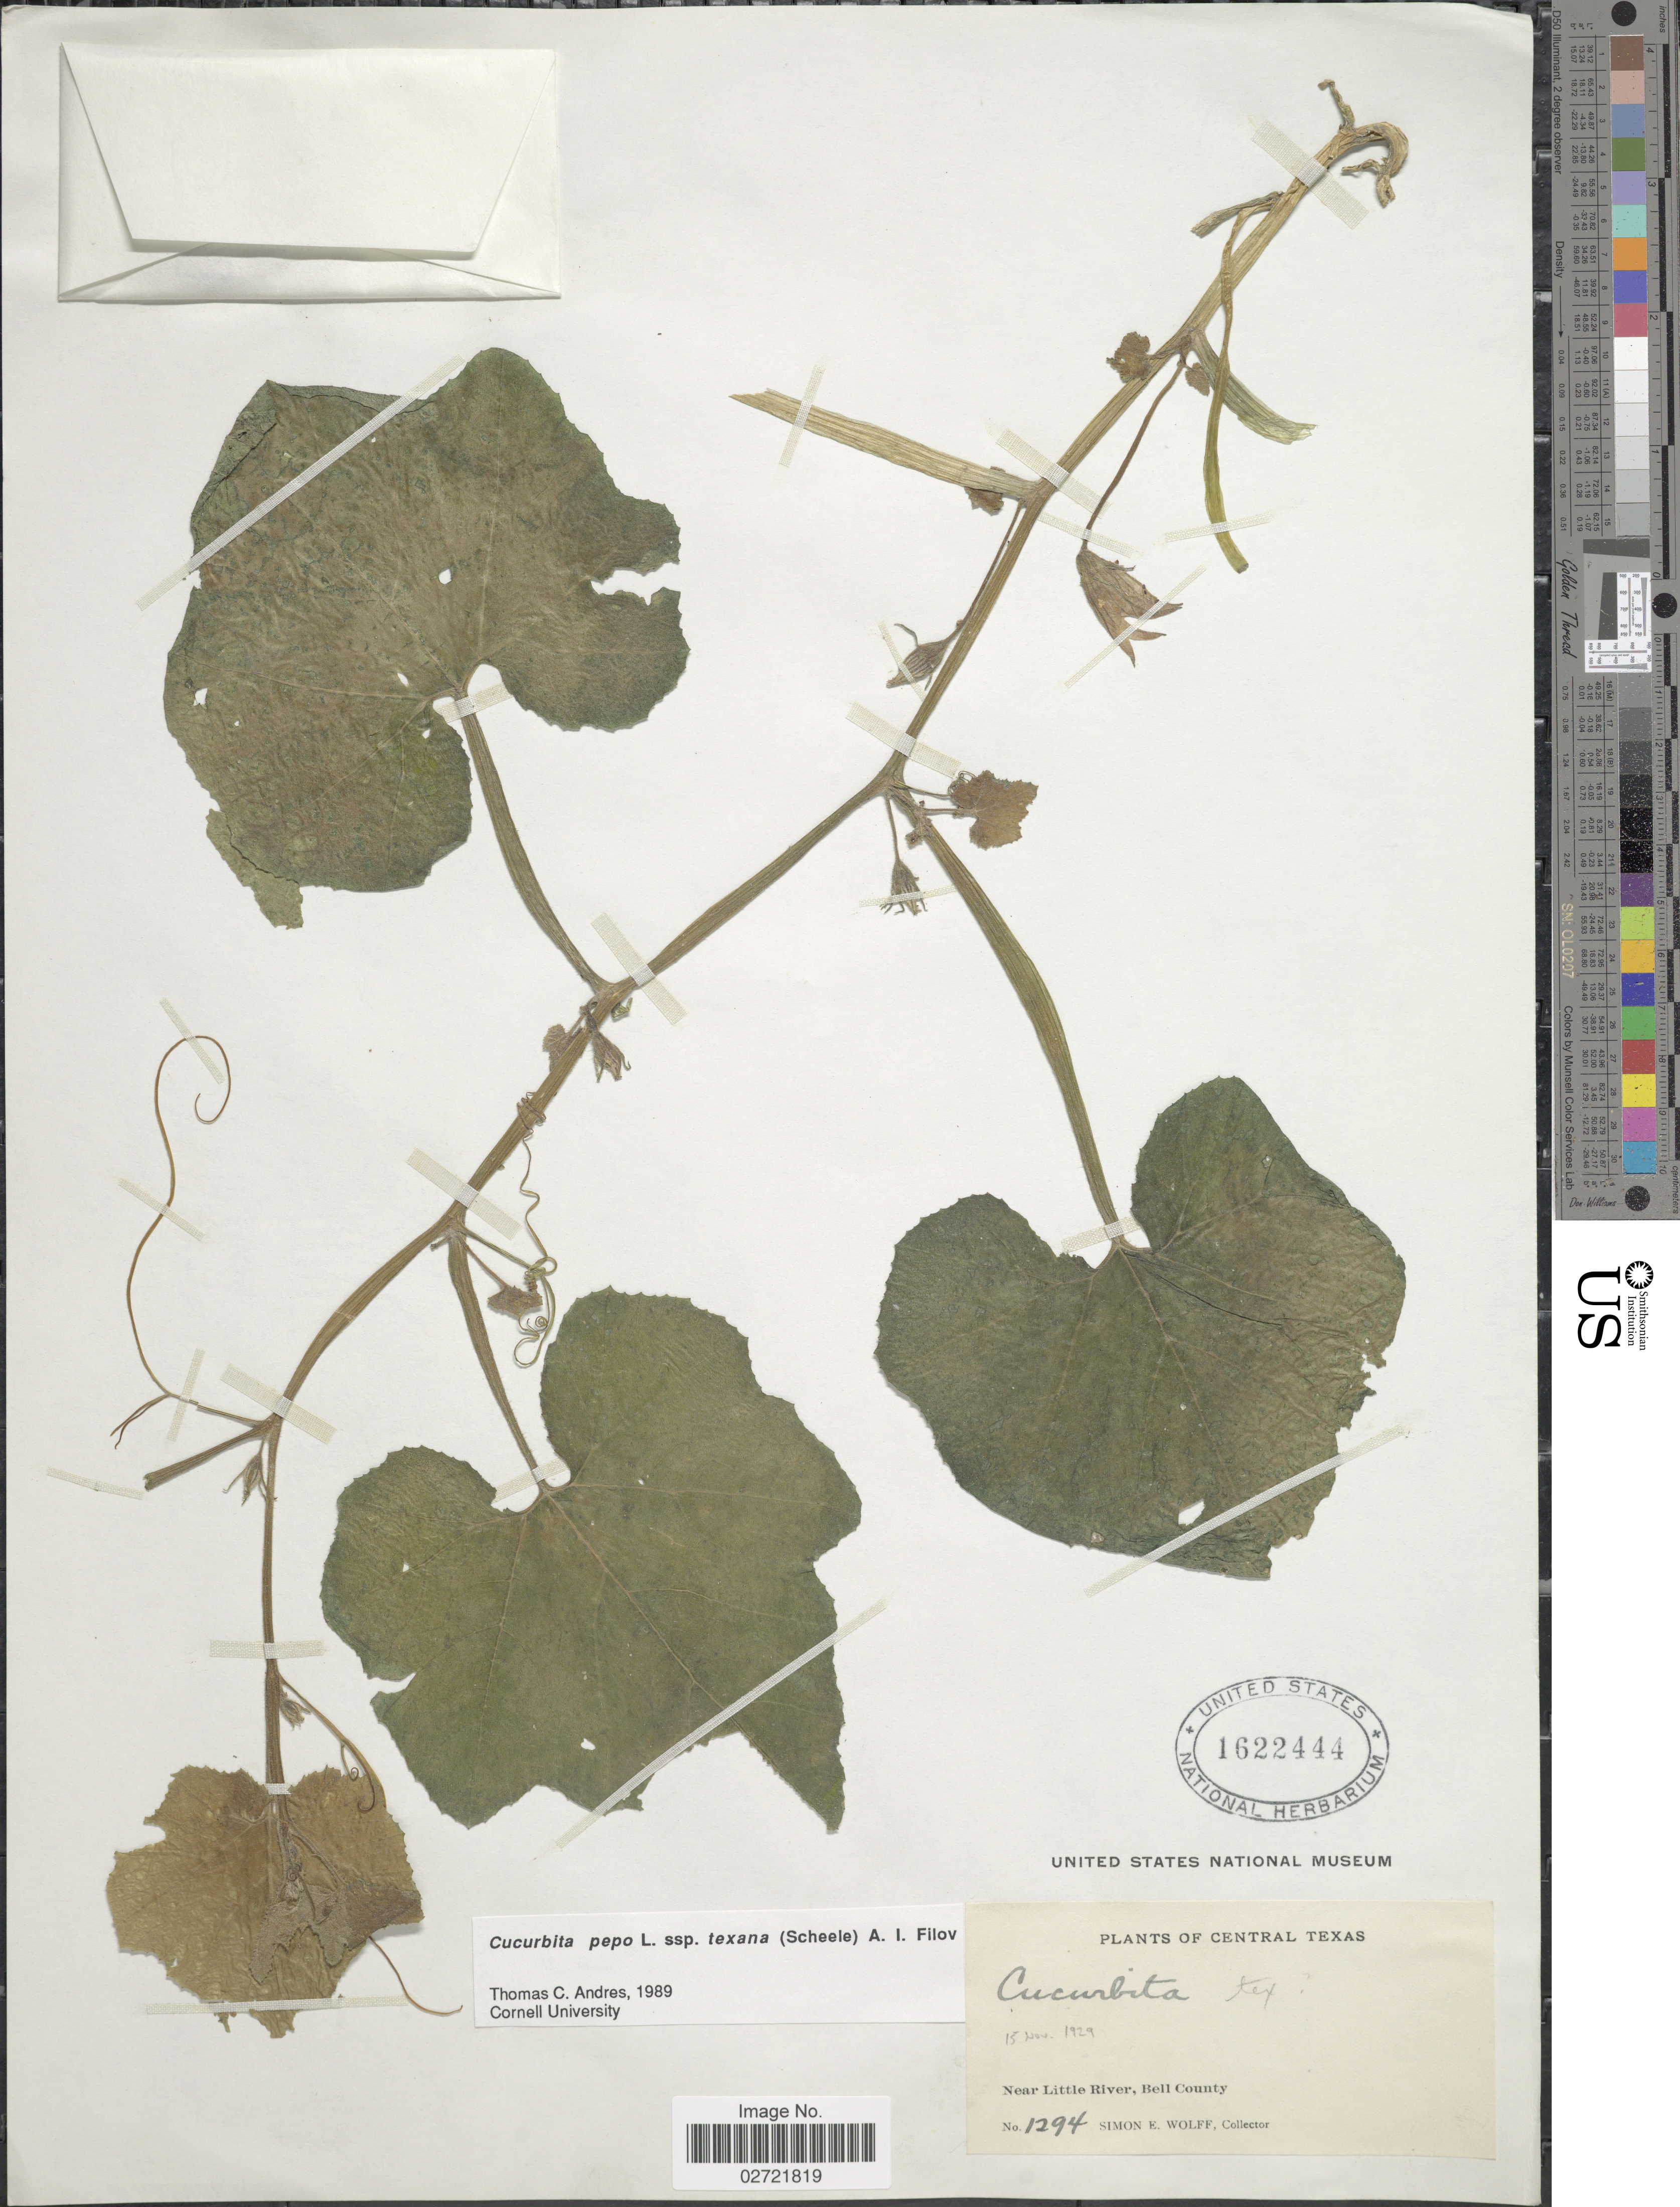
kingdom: Plantae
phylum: Tracheophyta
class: Magnoliopsida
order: Cucurbitales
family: Cucurbitaceae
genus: Cucurbita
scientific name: Cucurbita pepo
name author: L.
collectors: S. E. Wolff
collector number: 1294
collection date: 1929-11-15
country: United States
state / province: Texas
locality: Central Texas, Near Little River, Bell County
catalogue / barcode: US 1622444